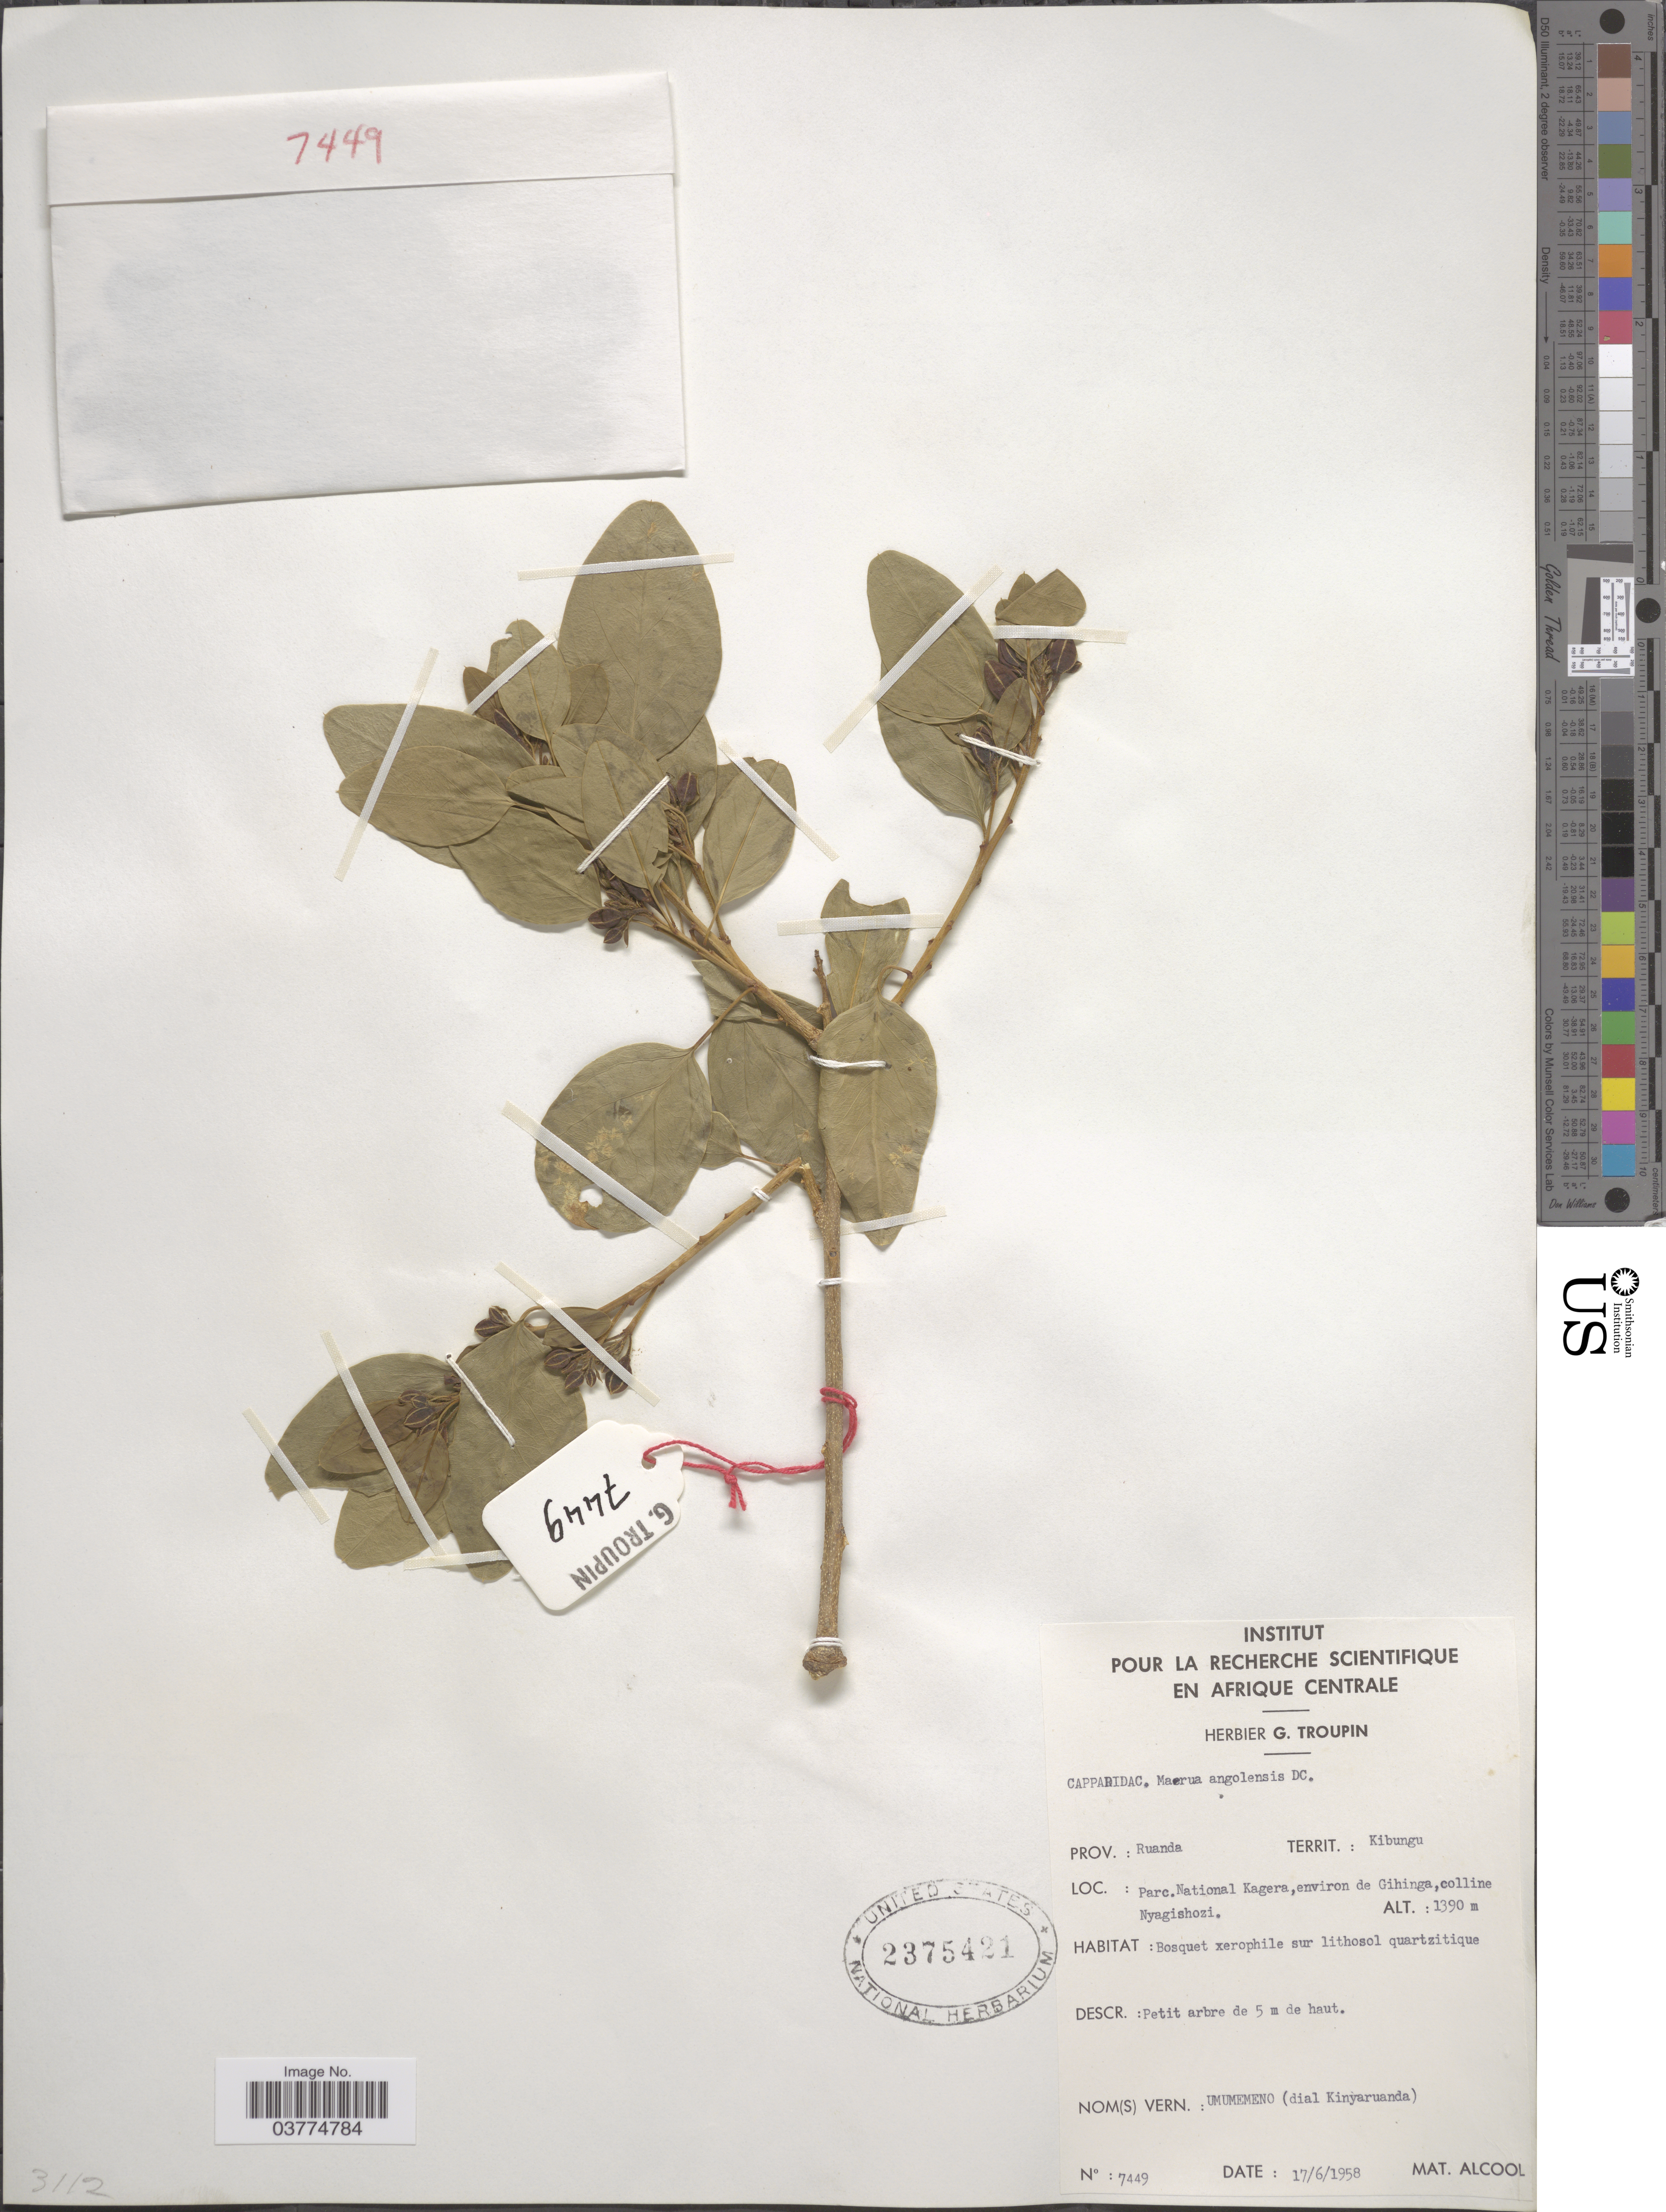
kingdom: Plantae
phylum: Tracheophyta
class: Magnoliopsida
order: Brassicales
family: Capparaceae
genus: Maerua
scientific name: Maerua angolensis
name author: DC.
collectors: ex herb. G. Troupin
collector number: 7449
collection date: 1958-06-17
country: Rwanda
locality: Prov.: Ruanda. Territ.: Kibungu. Parc. National Kagera, environ de Gihinga, colline Nyagishozi.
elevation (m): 1390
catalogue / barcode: US 2375421